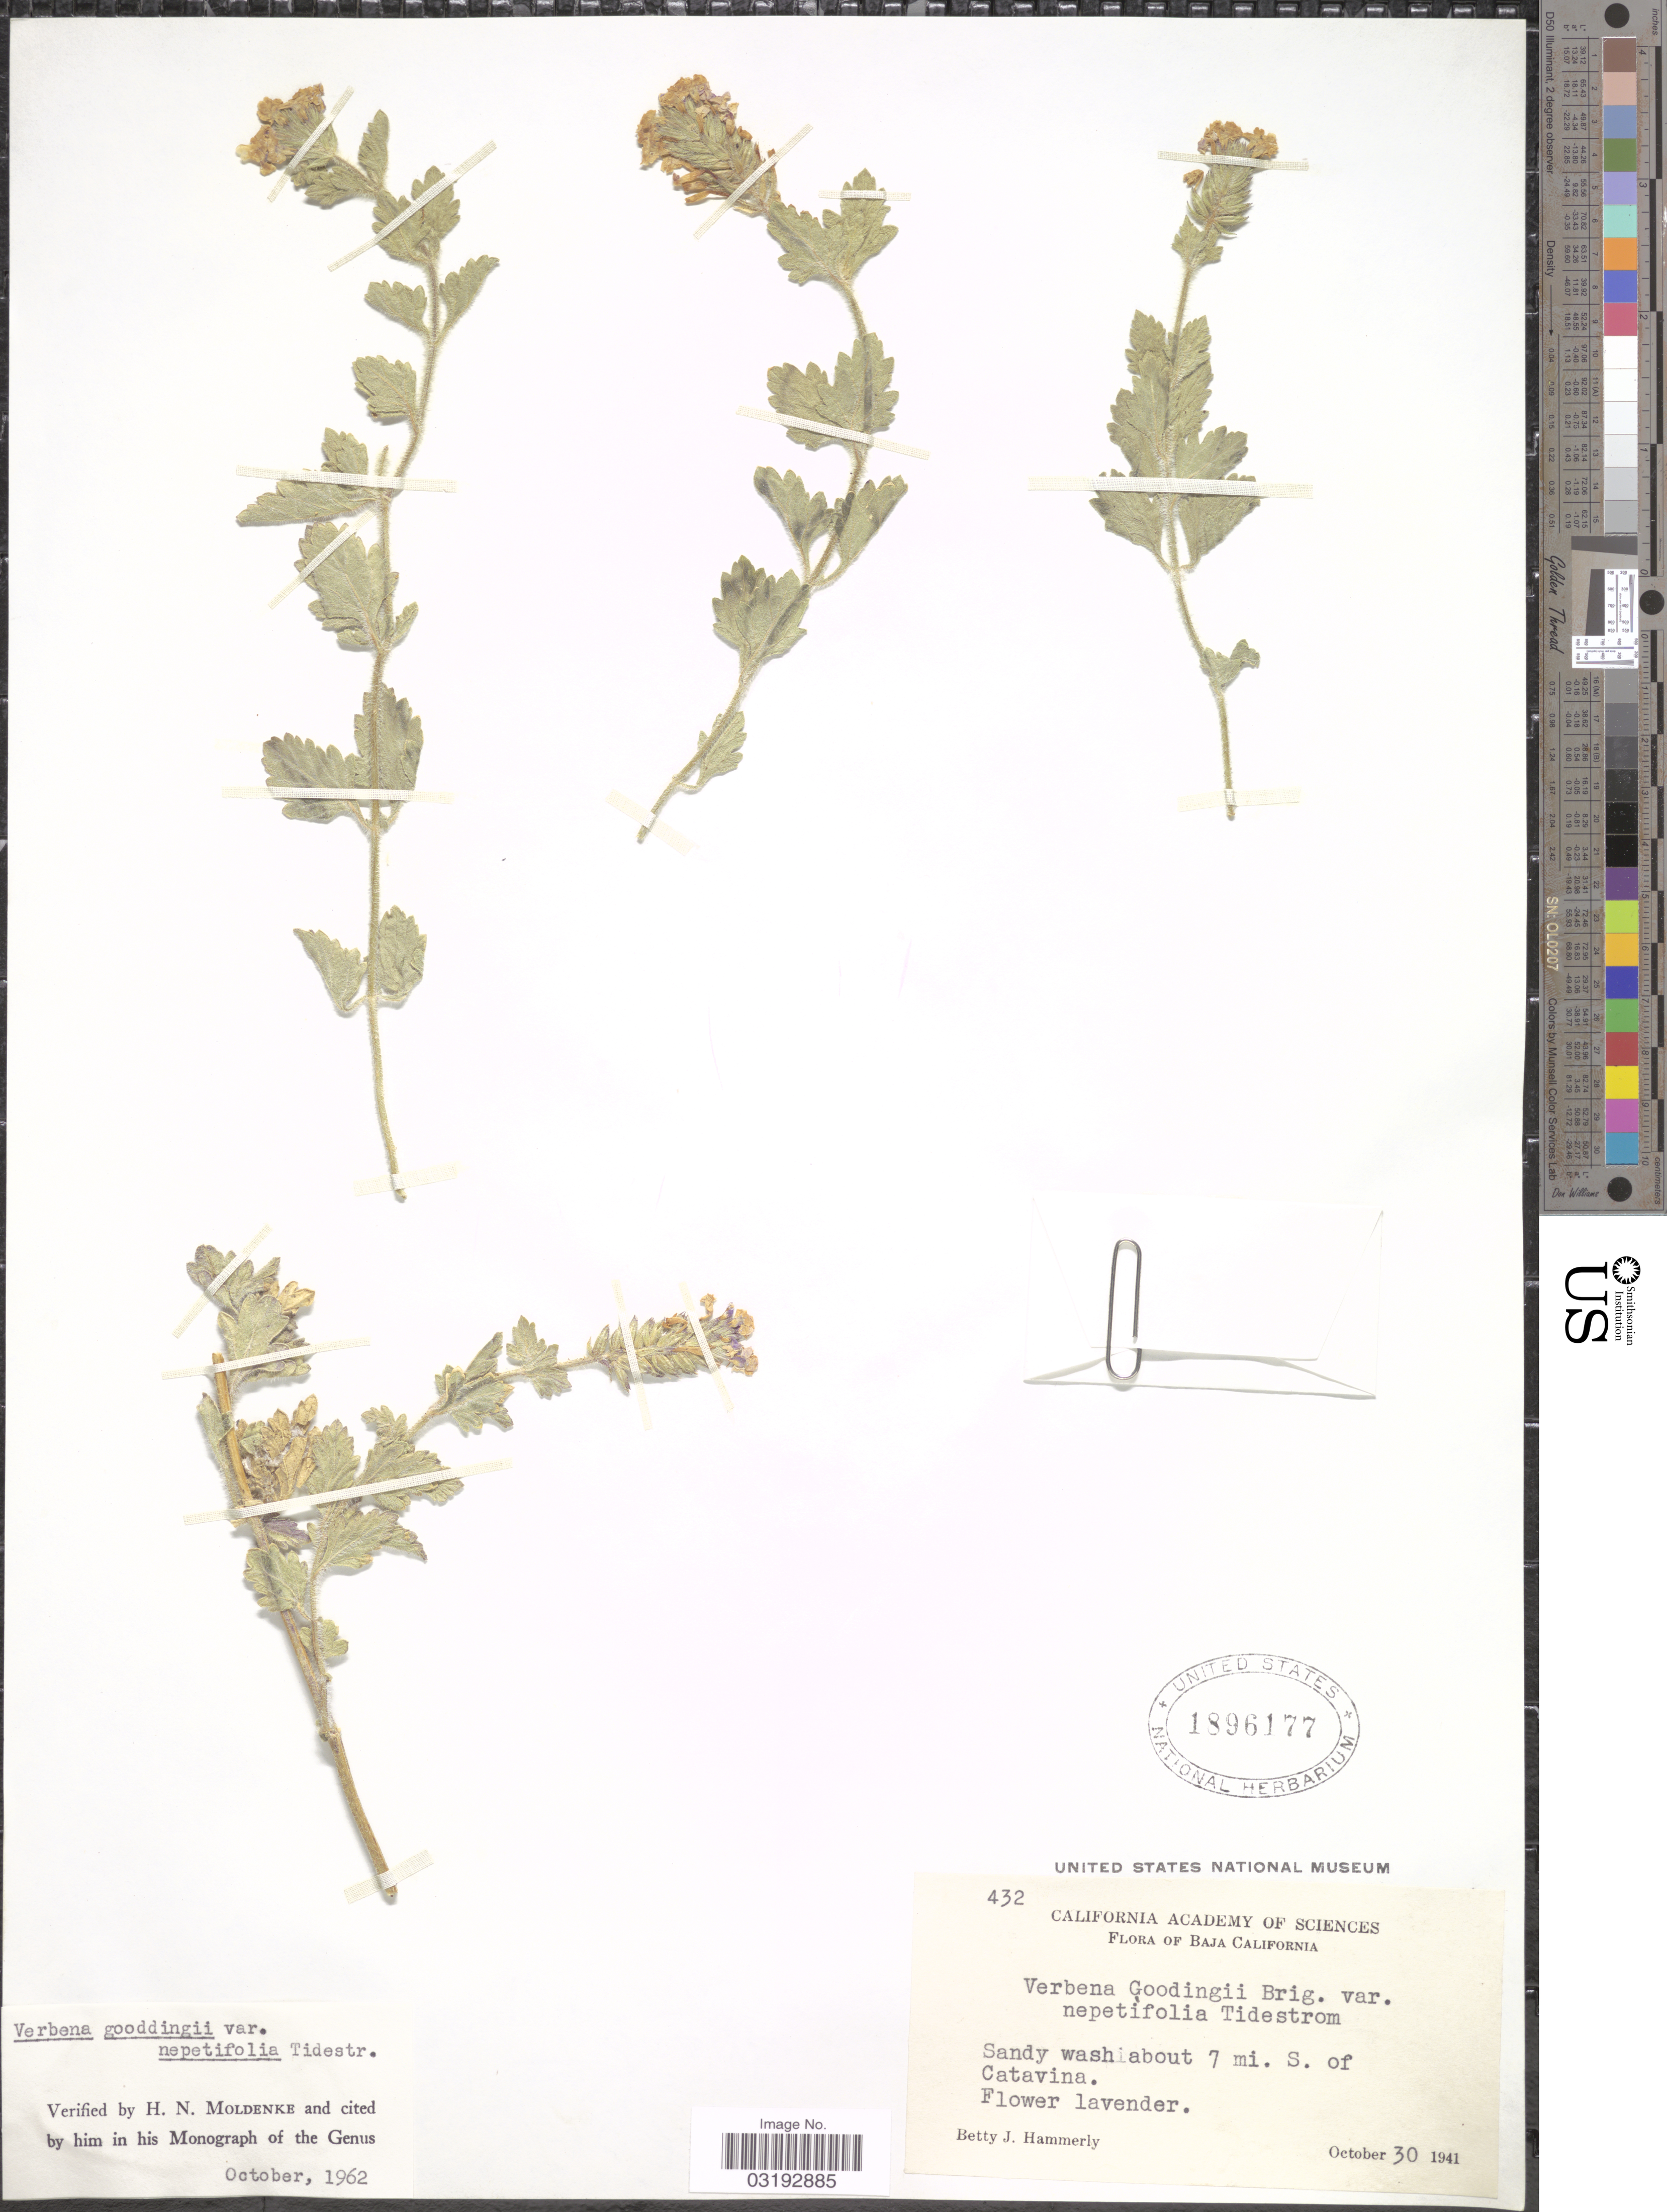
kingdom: Plantae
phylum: Tracheophyta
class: Magnoliopsida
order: Lamiales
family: Verbenaceae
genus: Verbena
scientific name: Verbena gooddingii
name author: Briq.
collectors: B. J. Hammerly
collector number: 432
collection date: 1941-10-30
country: Mexico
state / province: Baja California Norte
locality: Sandy wash about 7 mi. S. of Catavina.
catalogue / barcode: US 1896177